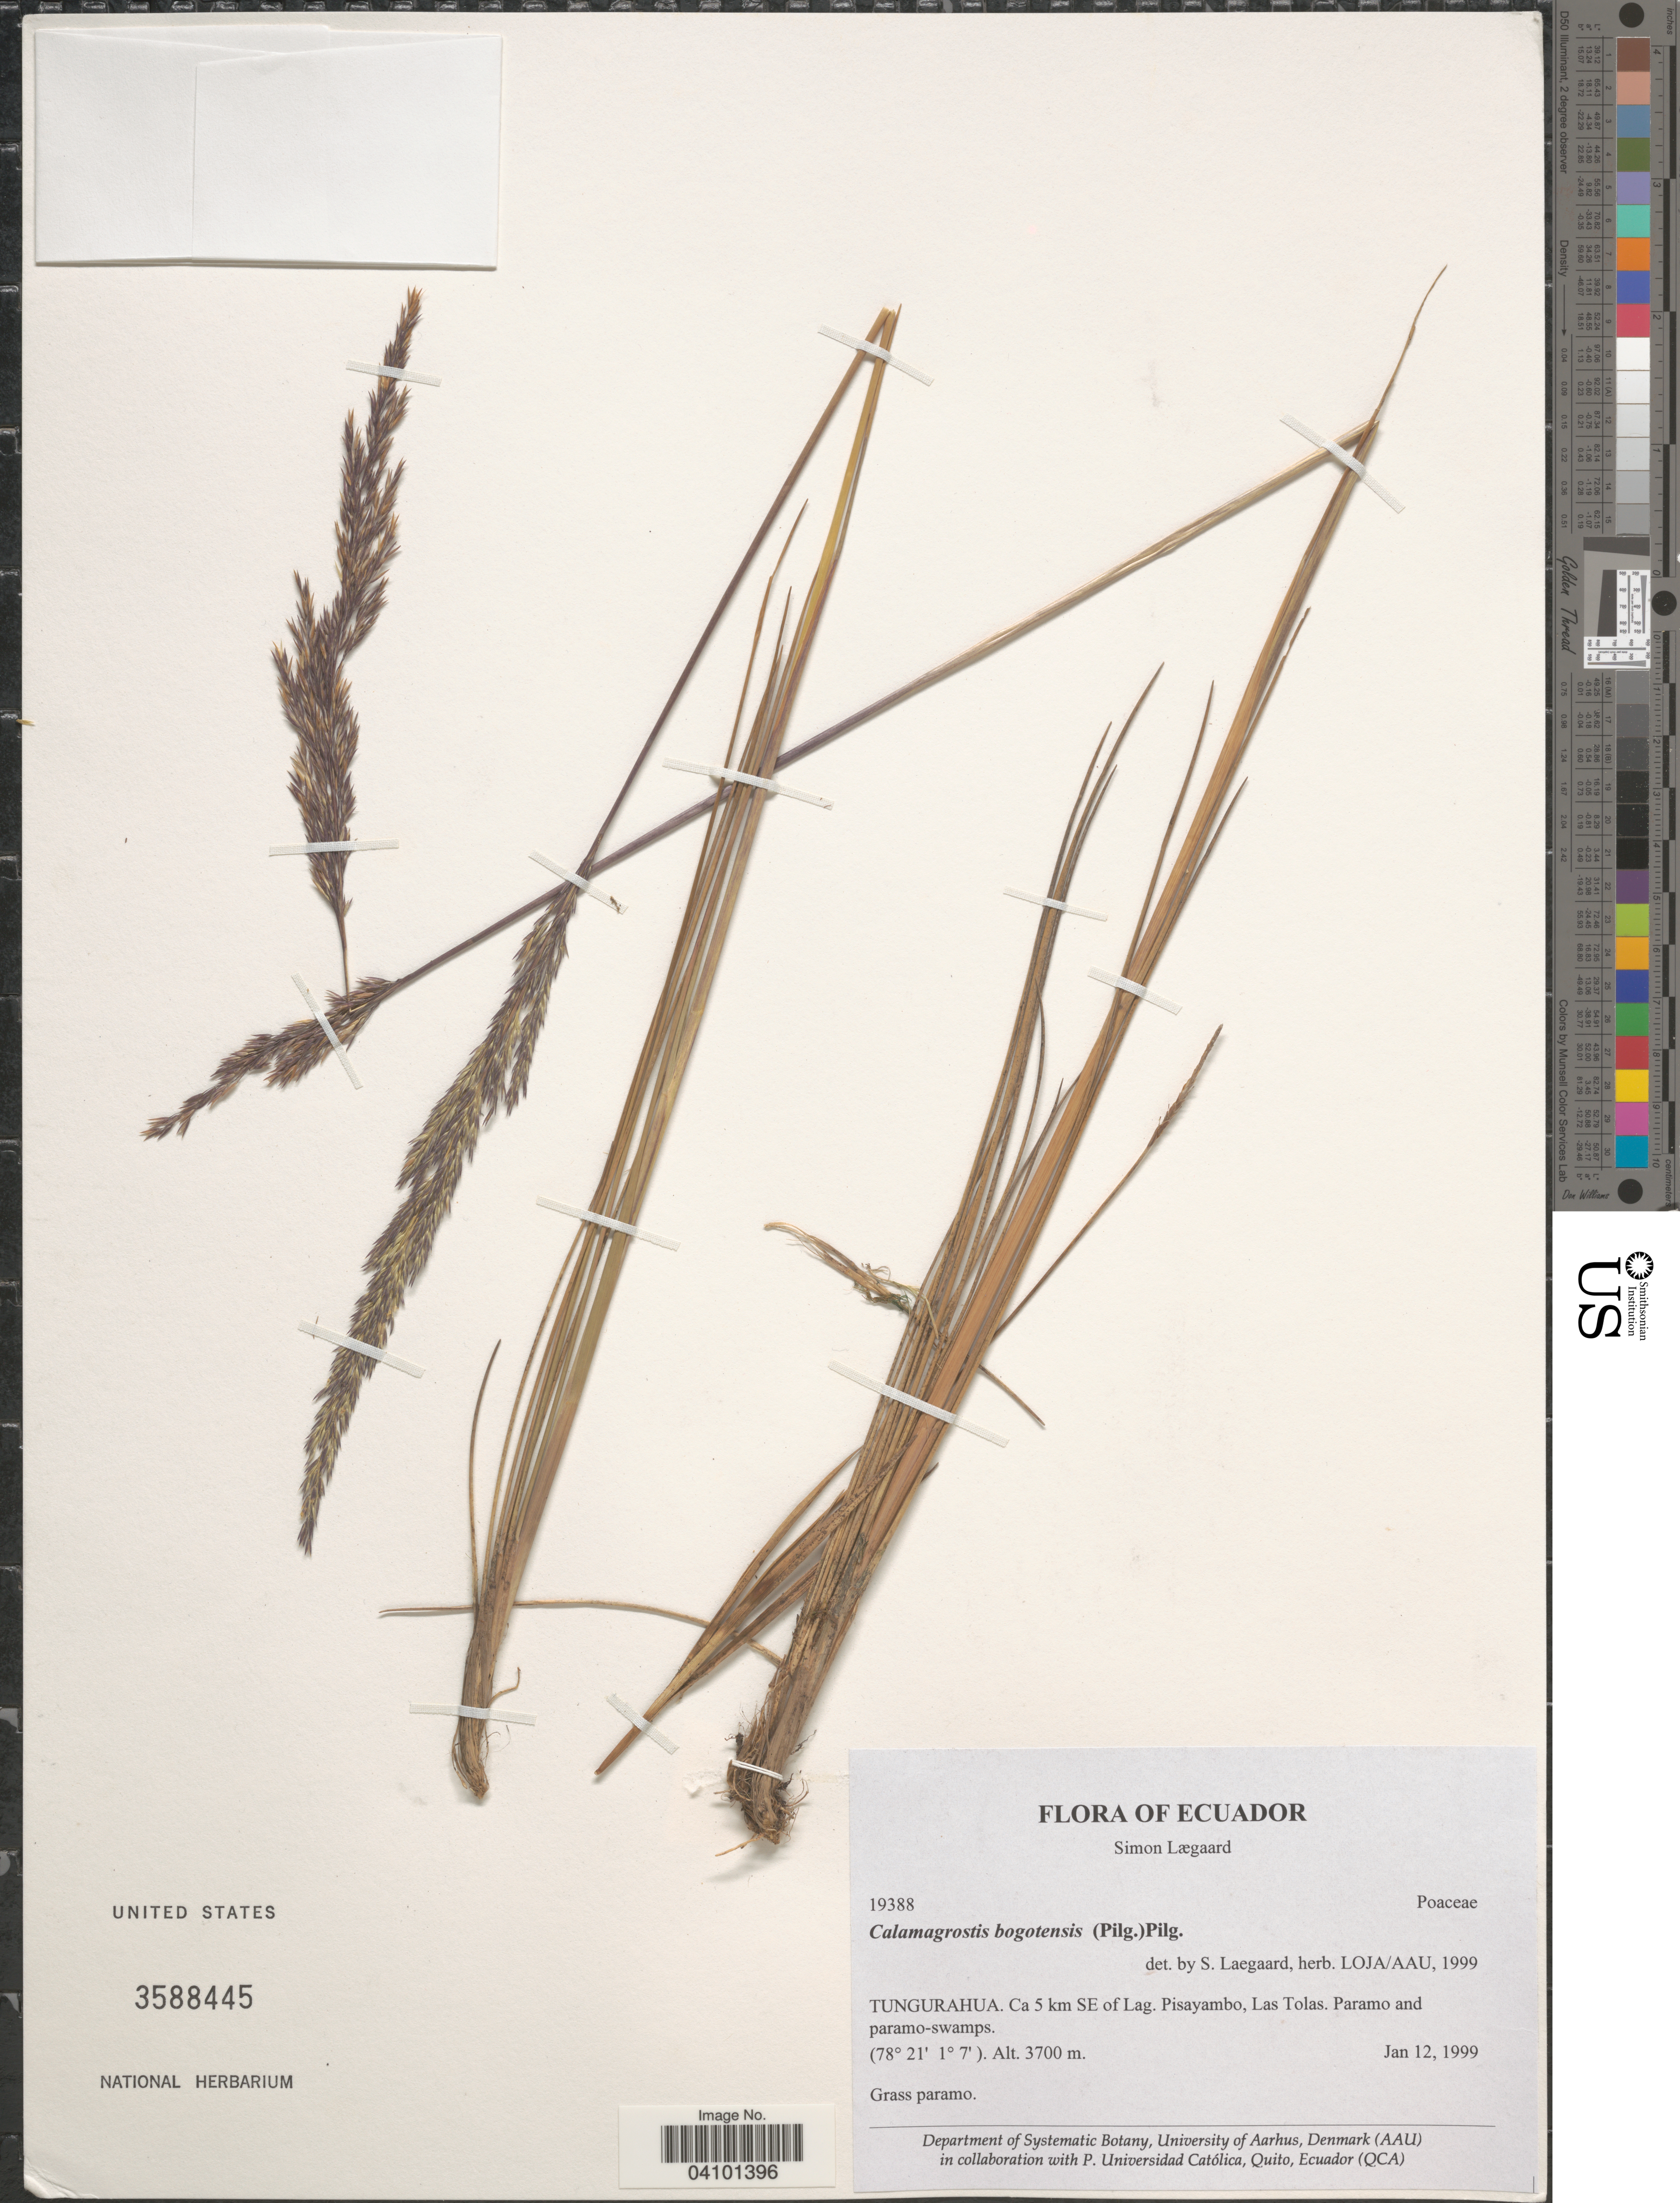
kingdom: Plantae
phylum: Tracheophyta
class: Liliopsida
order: Poales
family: Poaceae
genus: Calamagrostis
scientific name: Calamagrostis bogotensis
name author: (Pilg.) Pilg.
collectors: S. Lægaard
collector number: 19388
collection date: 1999-01-12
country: Ecuador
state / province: Tungurahua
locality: Ca 5 km SE of Lag. Pisayambo, Las Tolas. Paramo and paramo-swamps.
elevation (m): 3700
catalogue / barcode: US 3588445